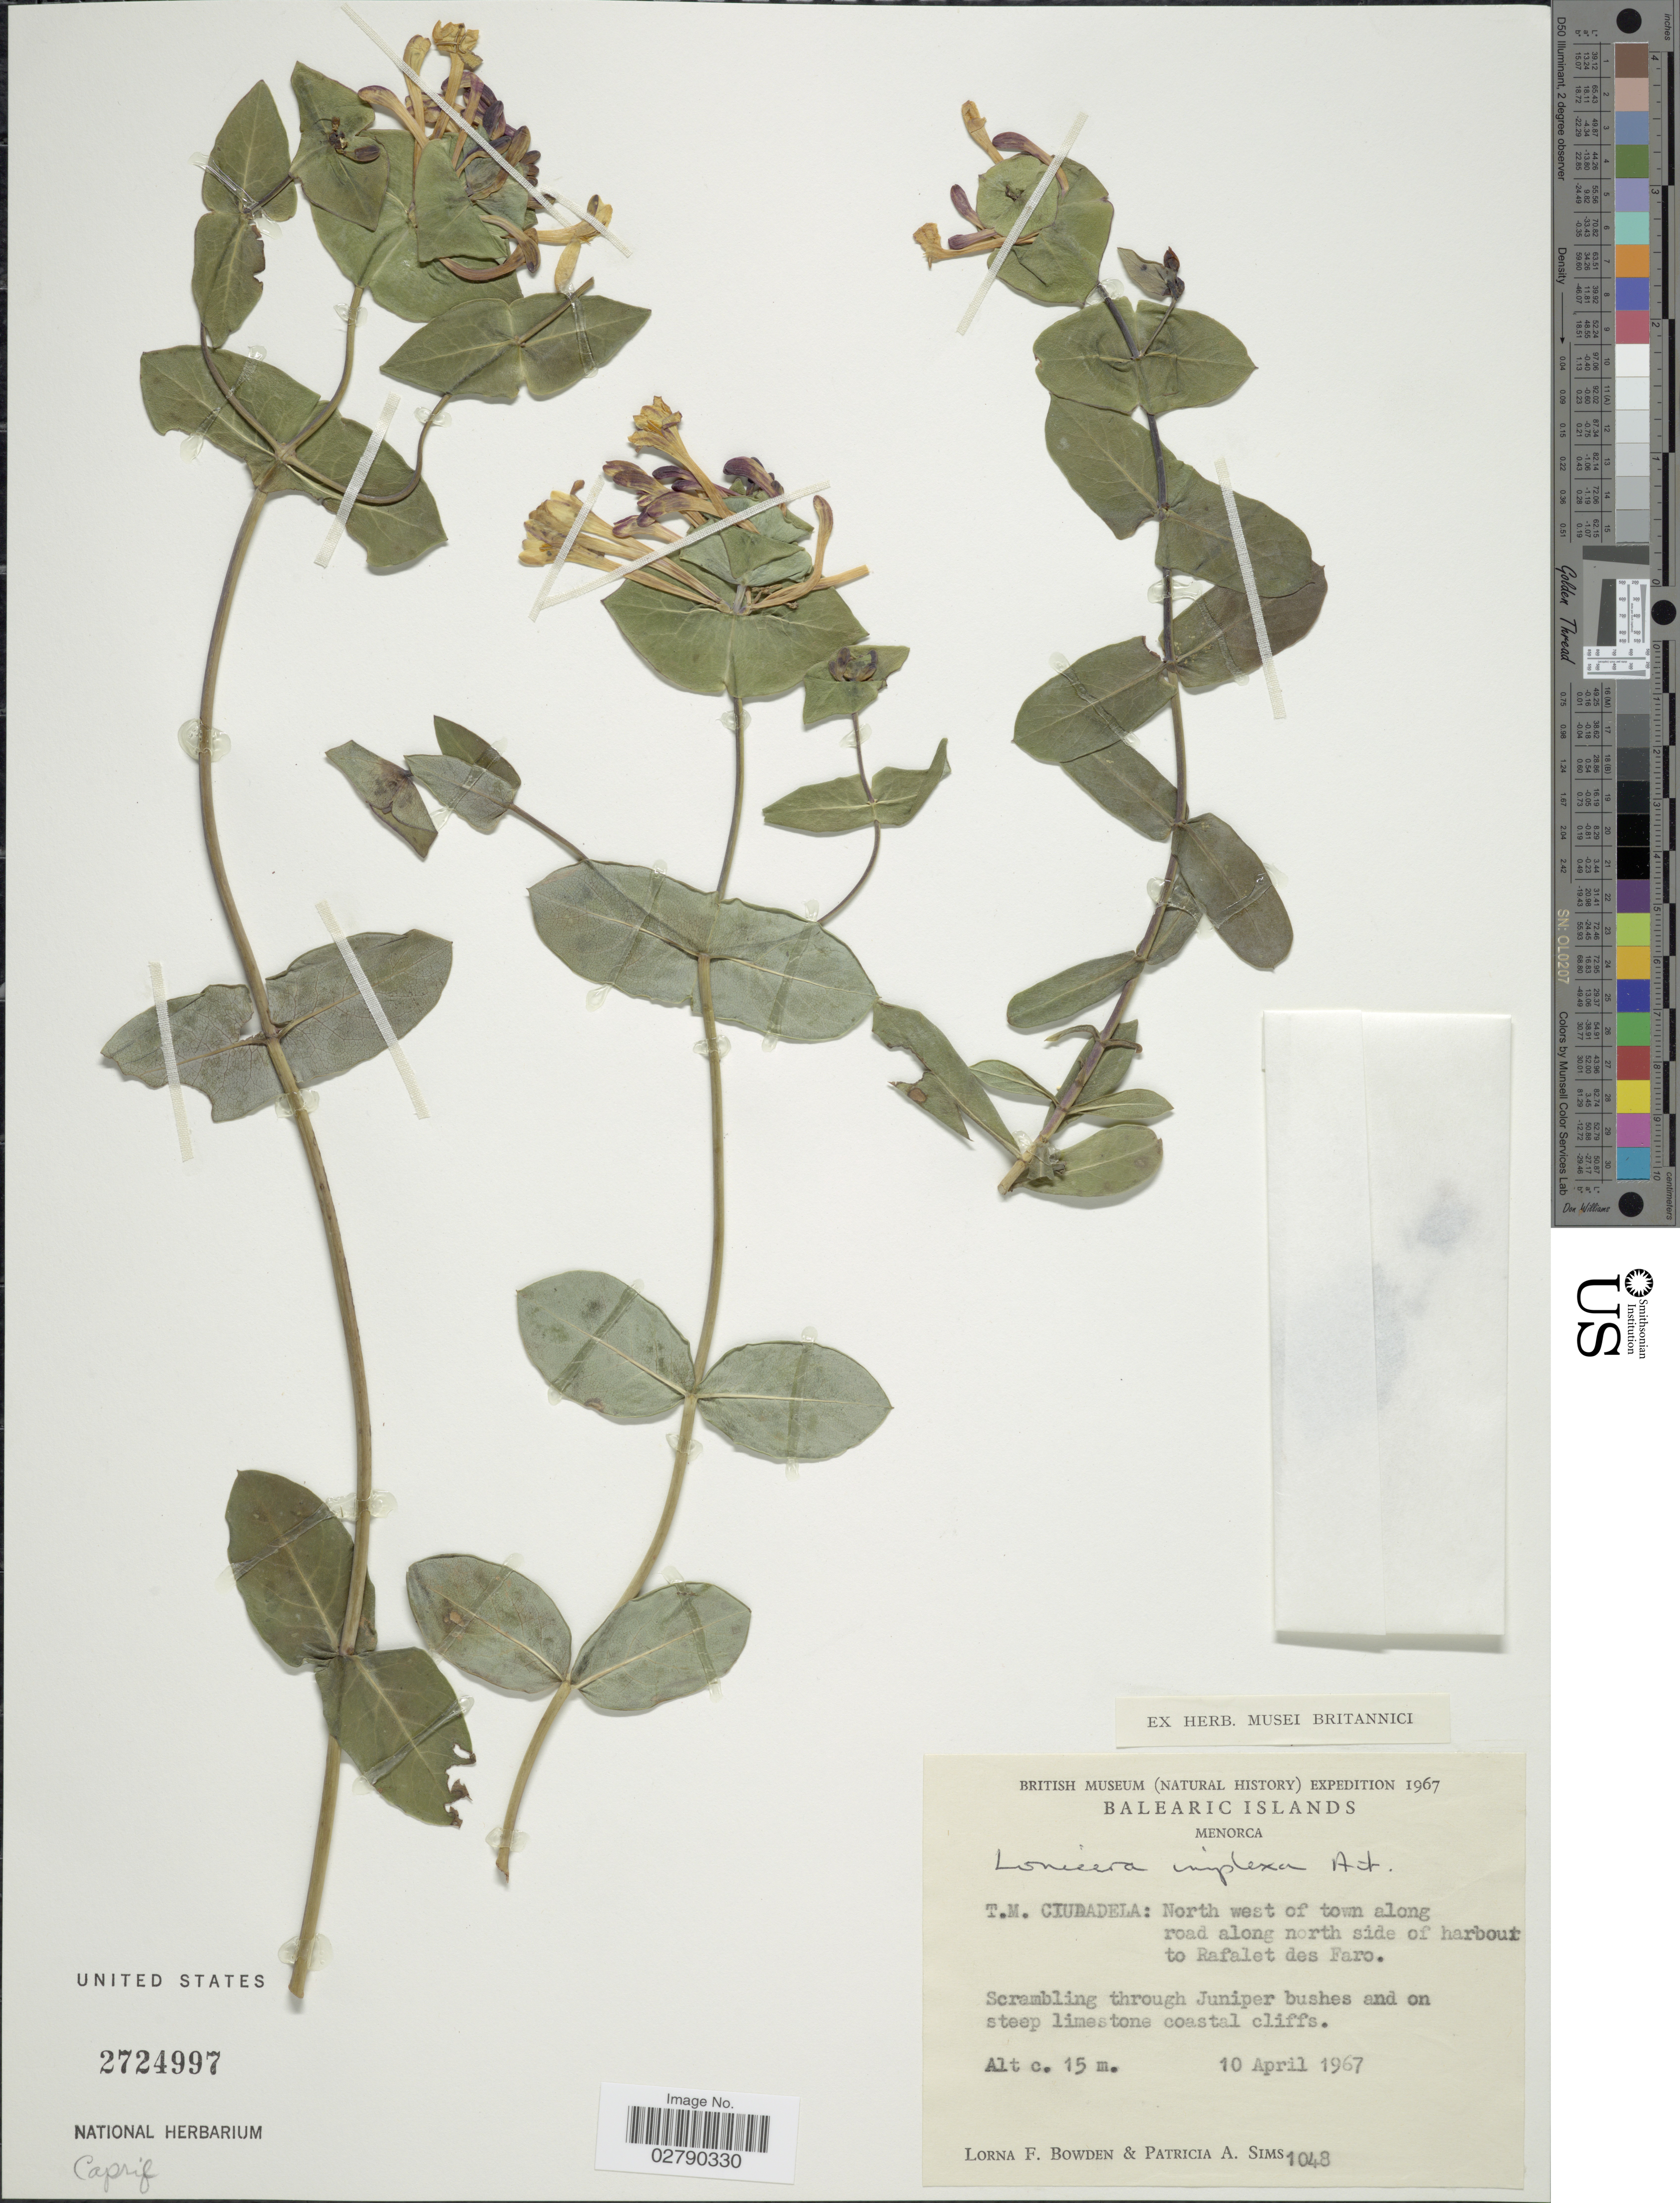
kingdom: Plantae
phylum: Tracheophyta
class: Magnoliopsida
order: Dipsacales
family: Caprifoliaceae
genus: Lonicera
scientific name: Lonicera implexa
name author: Aiton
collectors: L. F. Bowden & P. A. Sims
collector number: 1048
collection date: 1967-04-10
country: Spain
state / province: Islas Baleares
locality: Balearic Islands. Menorca. T.M. Ciudadela: North west of town along road along north side of harbour to Rafalet des Faro.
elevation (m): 15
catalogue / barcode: US 2724997